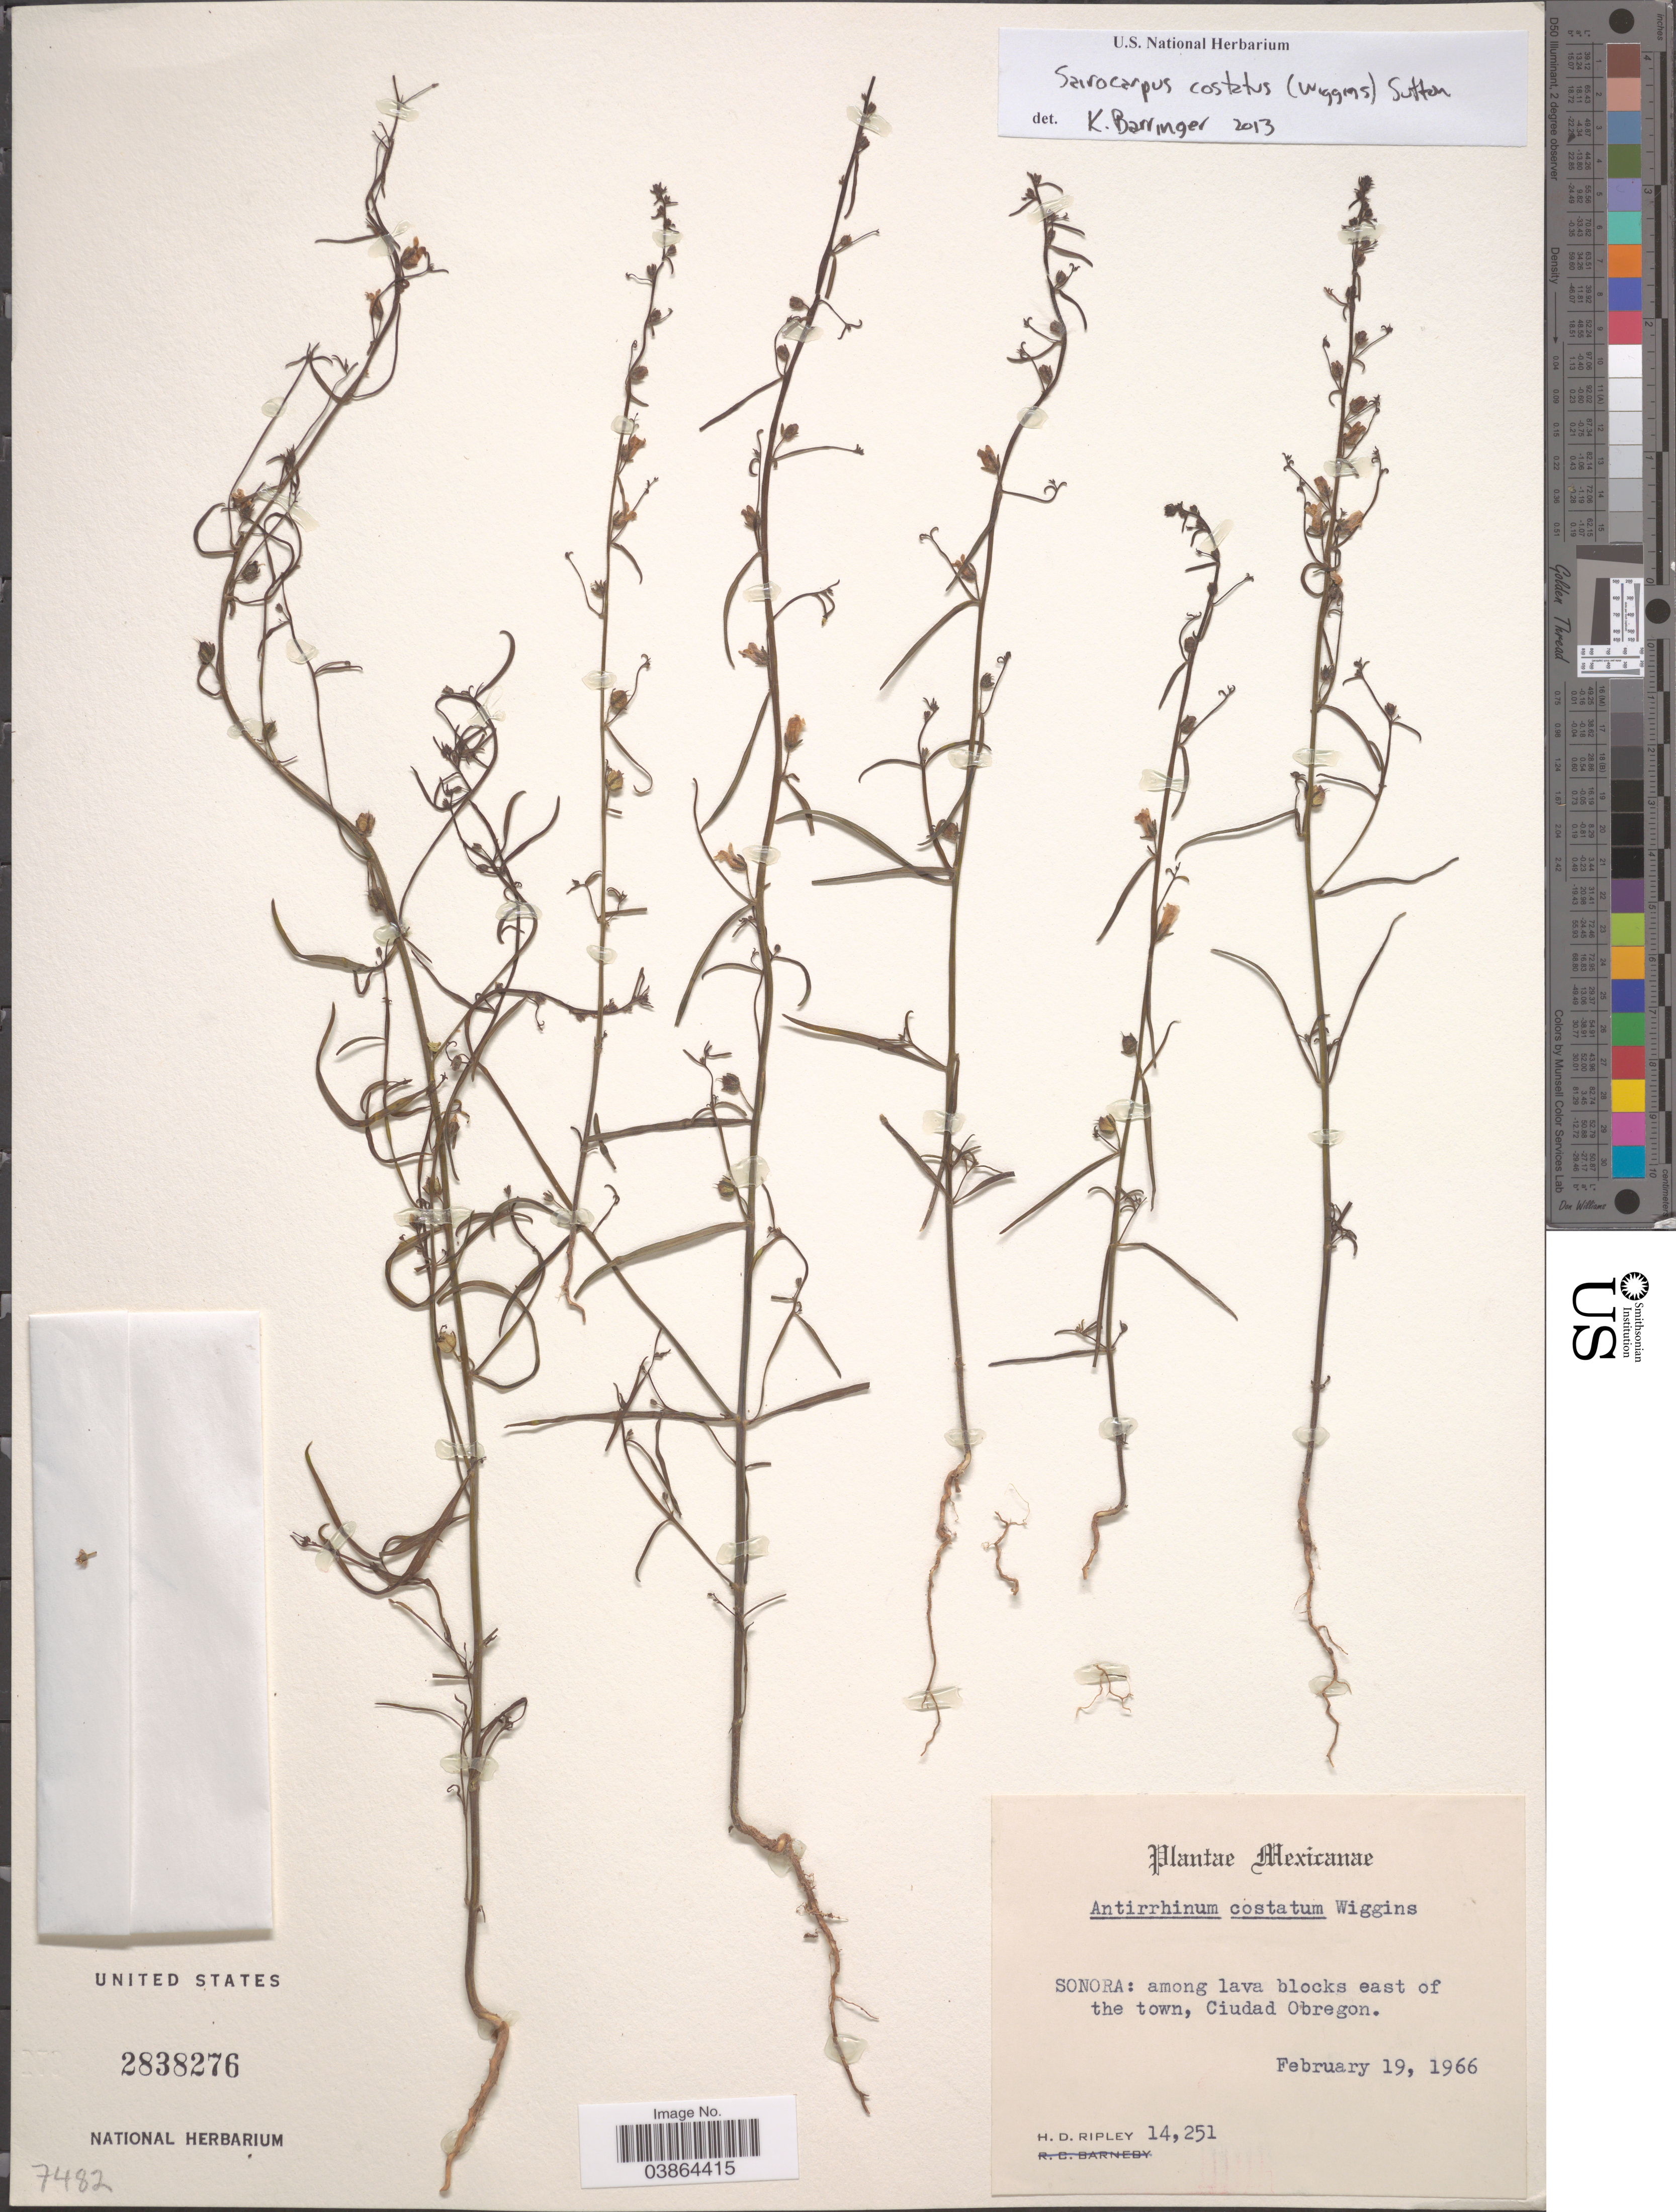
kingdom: Plantae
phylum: Tracheophyta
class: Magnoliopsida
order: Lamiales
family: Plantaginaceae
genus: Sairocarpus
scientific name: Sairocarpus costatus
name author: (Wiggins) D.A. Sutton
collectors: H. Ripley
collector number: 14251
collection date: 1966-02-19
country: Mexico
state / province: Sonora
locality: Among lava blocks east of the town, Ciudad Obregon.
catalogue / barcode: US 2838276